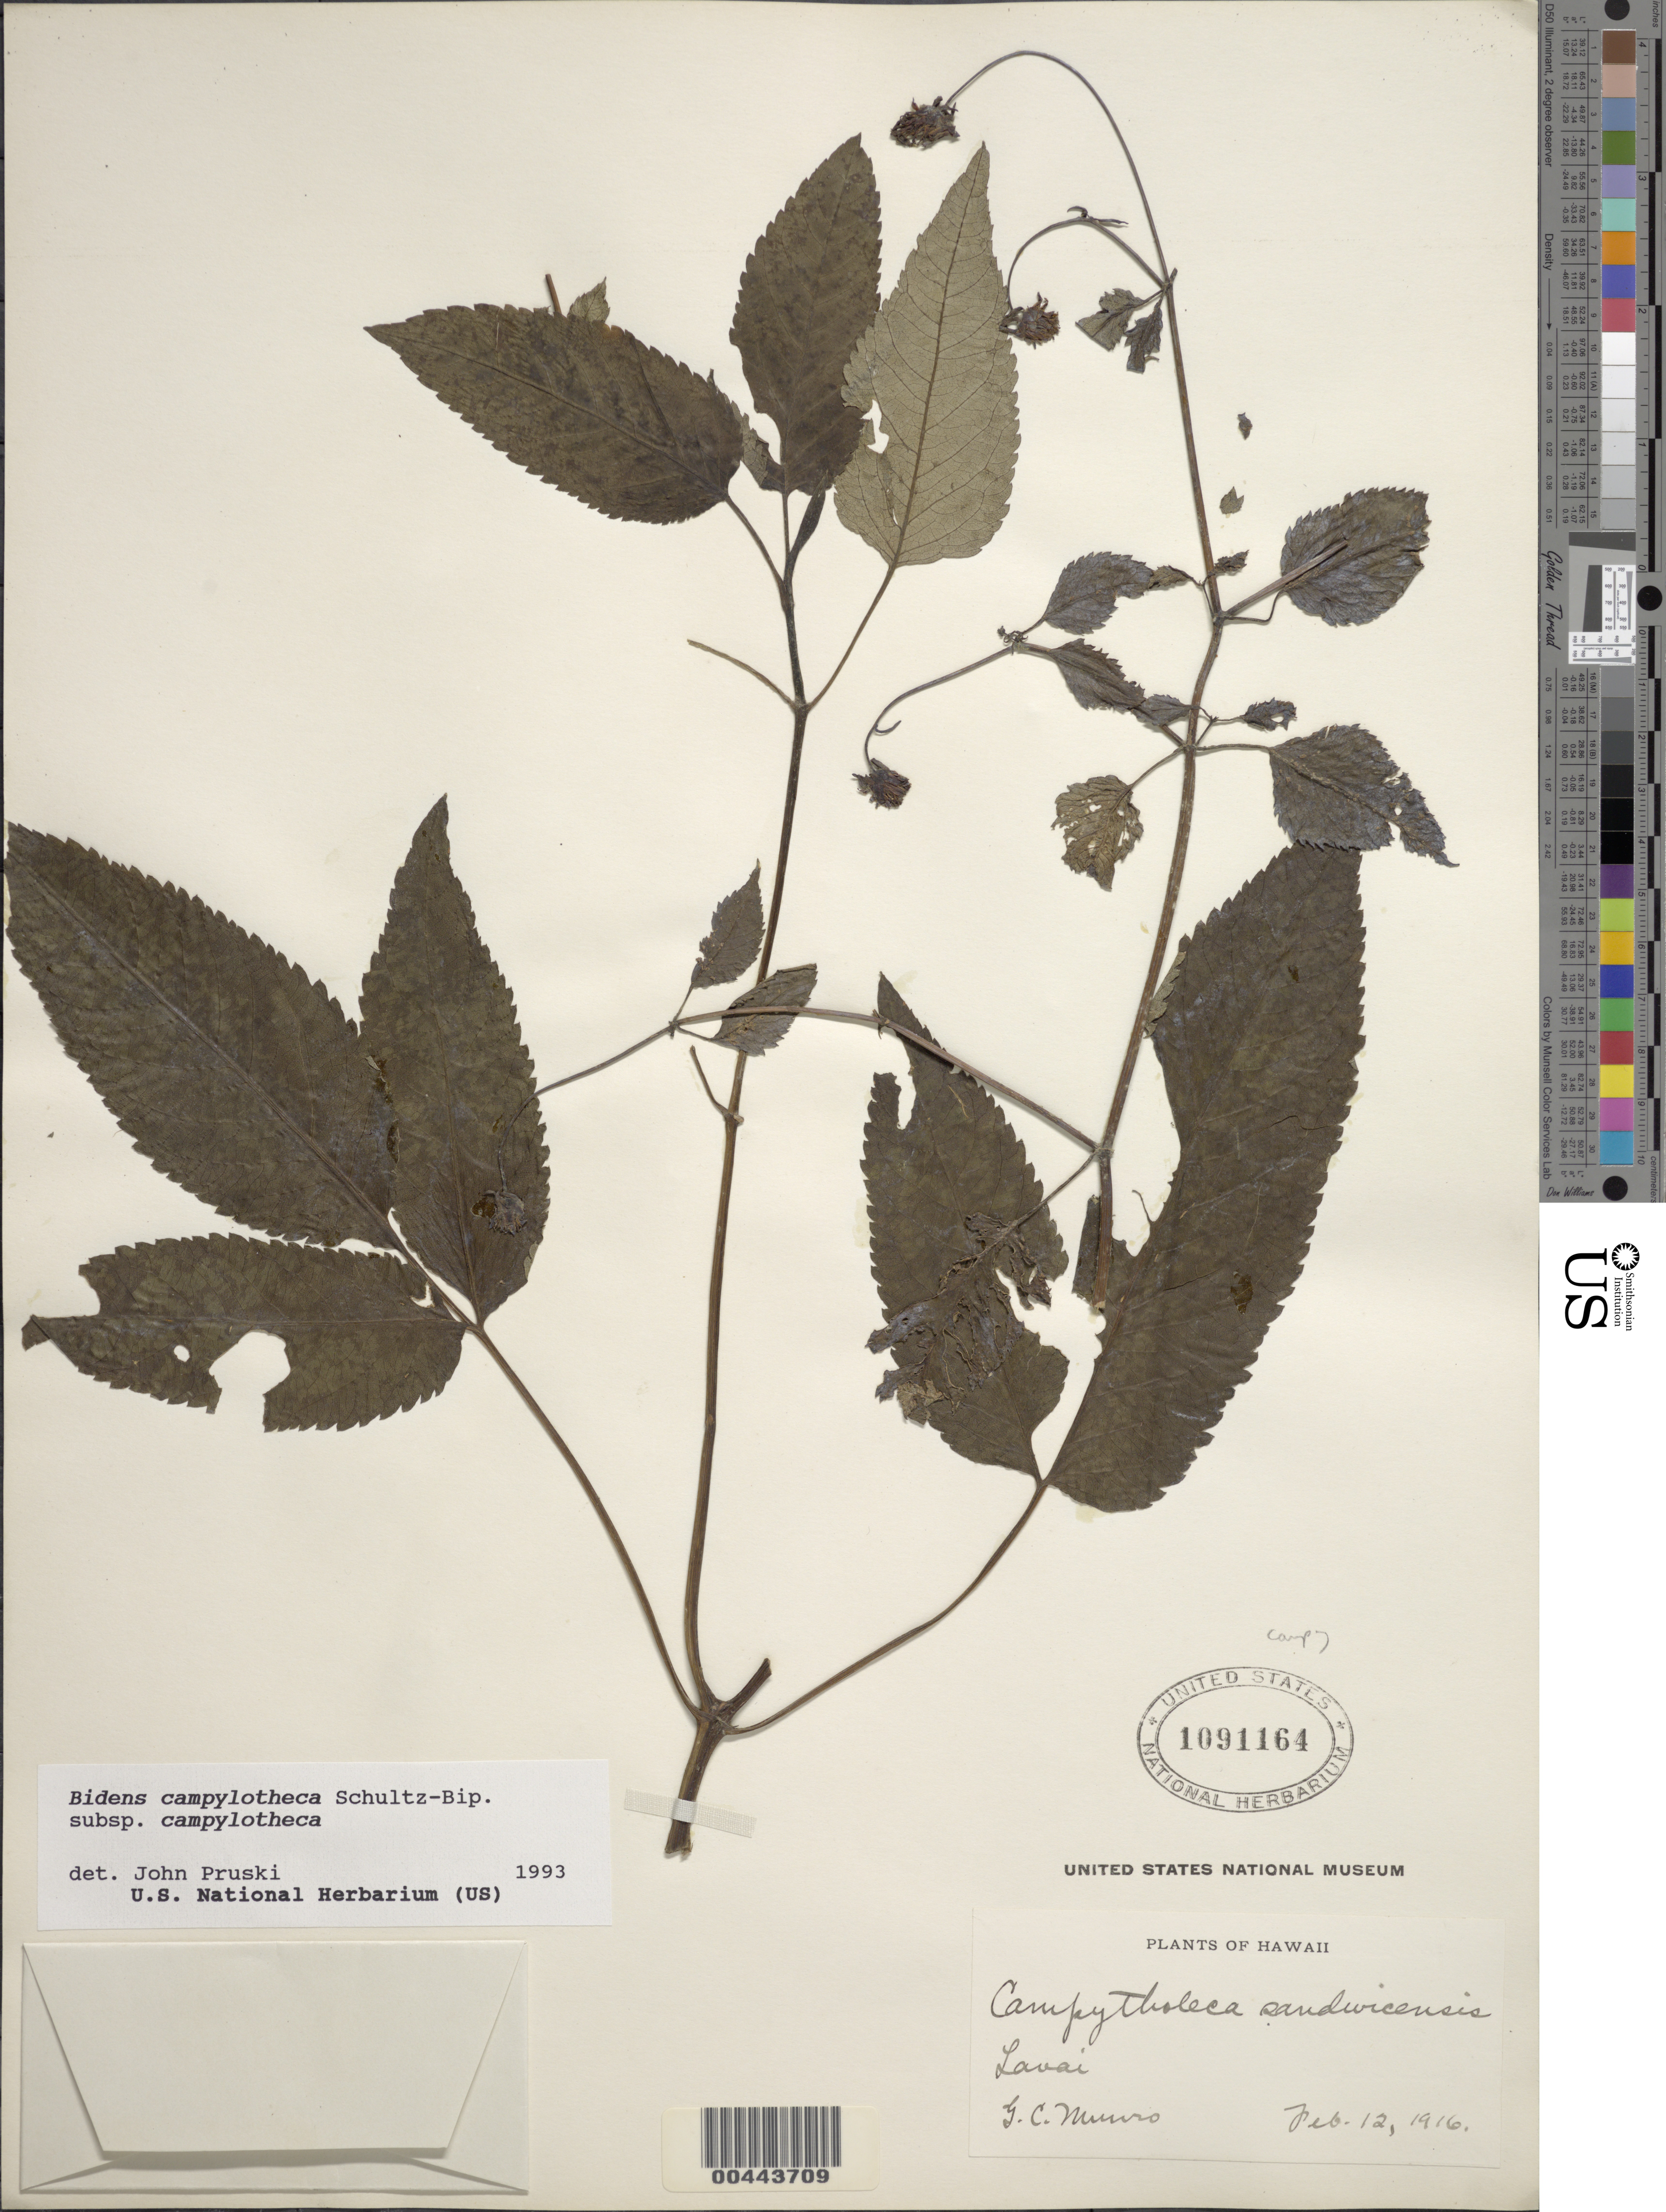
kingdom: Plantae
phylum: Tracheophyta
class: Magnoliopsida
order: Asterales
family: Asteraceae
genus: Bidens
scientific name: Bidens campylotheca subsp. campylotheca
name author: Sch. Bip.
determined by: Pruski, J. F.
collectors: G. C. Munro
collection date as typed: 12 Feb 1916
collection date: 1916-02-12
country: United States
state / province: Hawaii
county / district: Maui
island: Lana'i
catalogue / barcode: US 1091164